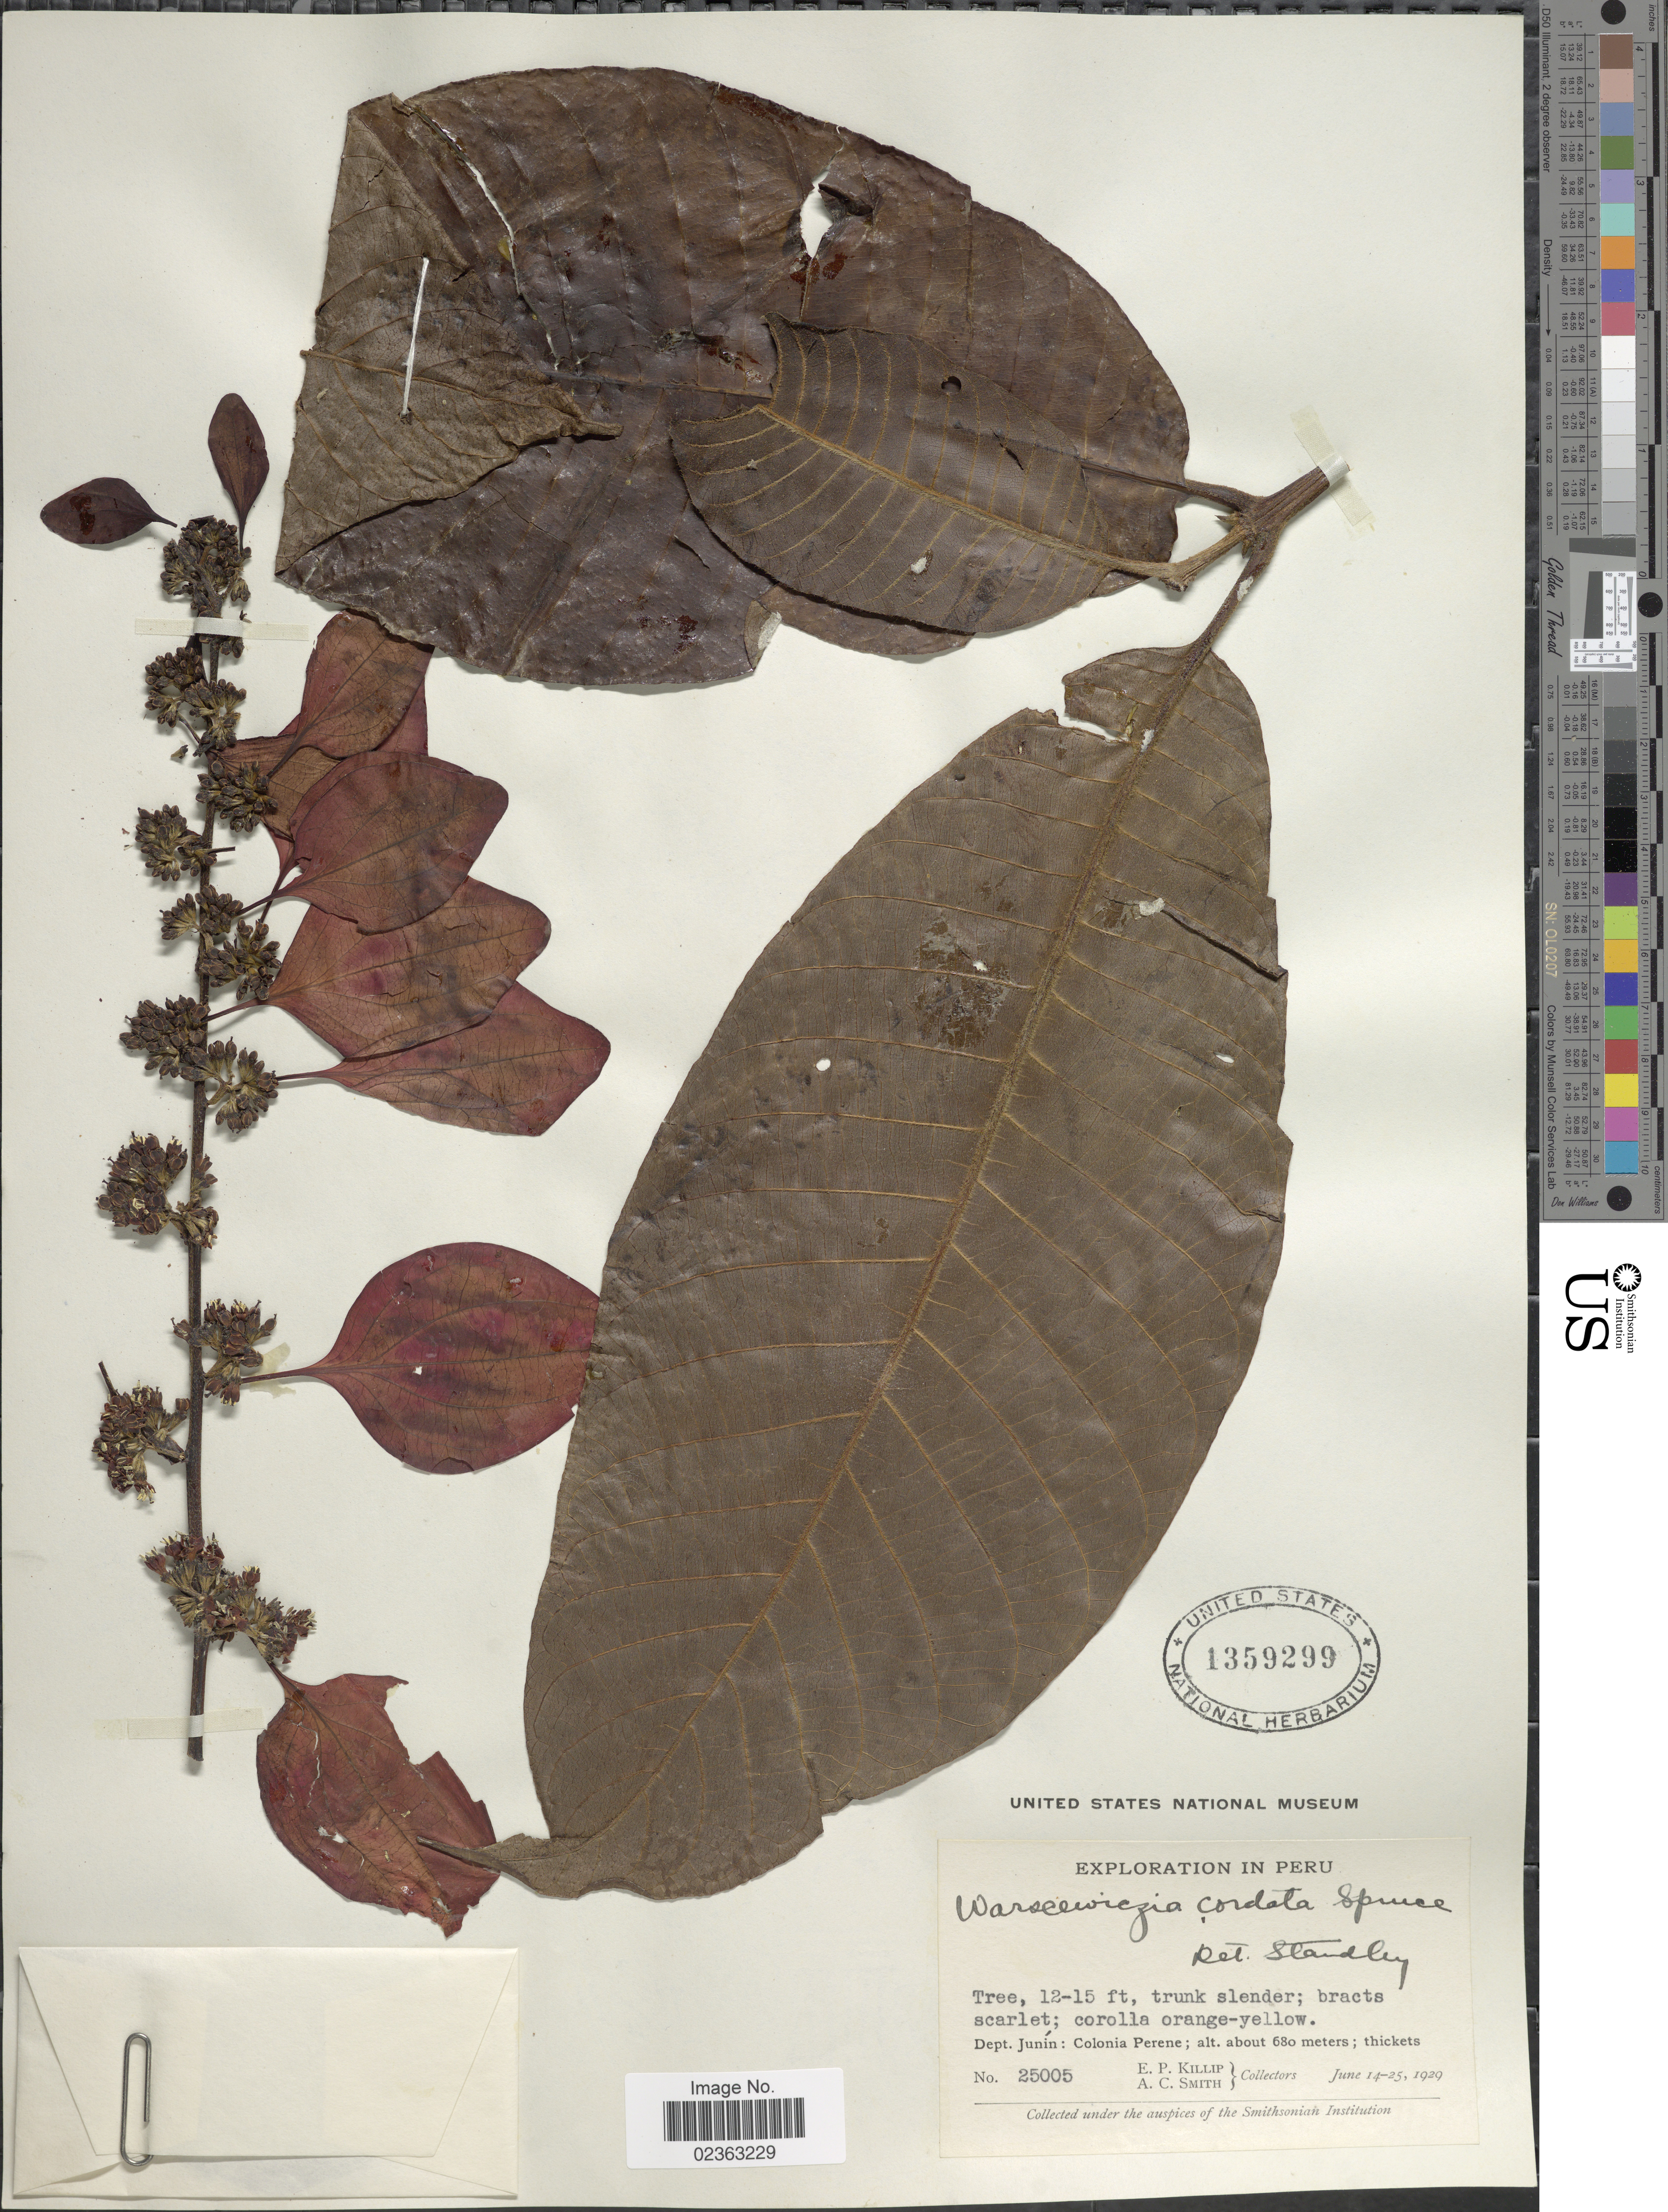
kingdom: Plantae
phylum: Tracheophyta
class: Magnoliopsida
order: Gentianales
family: Rubiaceae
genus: Warszewiczia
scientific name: Warszewiczia cordata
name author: Spruce ex K. Schum.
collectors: E. P. Killip & A. C. Smith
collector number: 25005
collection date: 1929-06-14/1929-06-25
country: Peru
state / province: Junín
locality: Colonia Perene; thickets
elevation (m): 680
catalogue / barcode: US 1359299